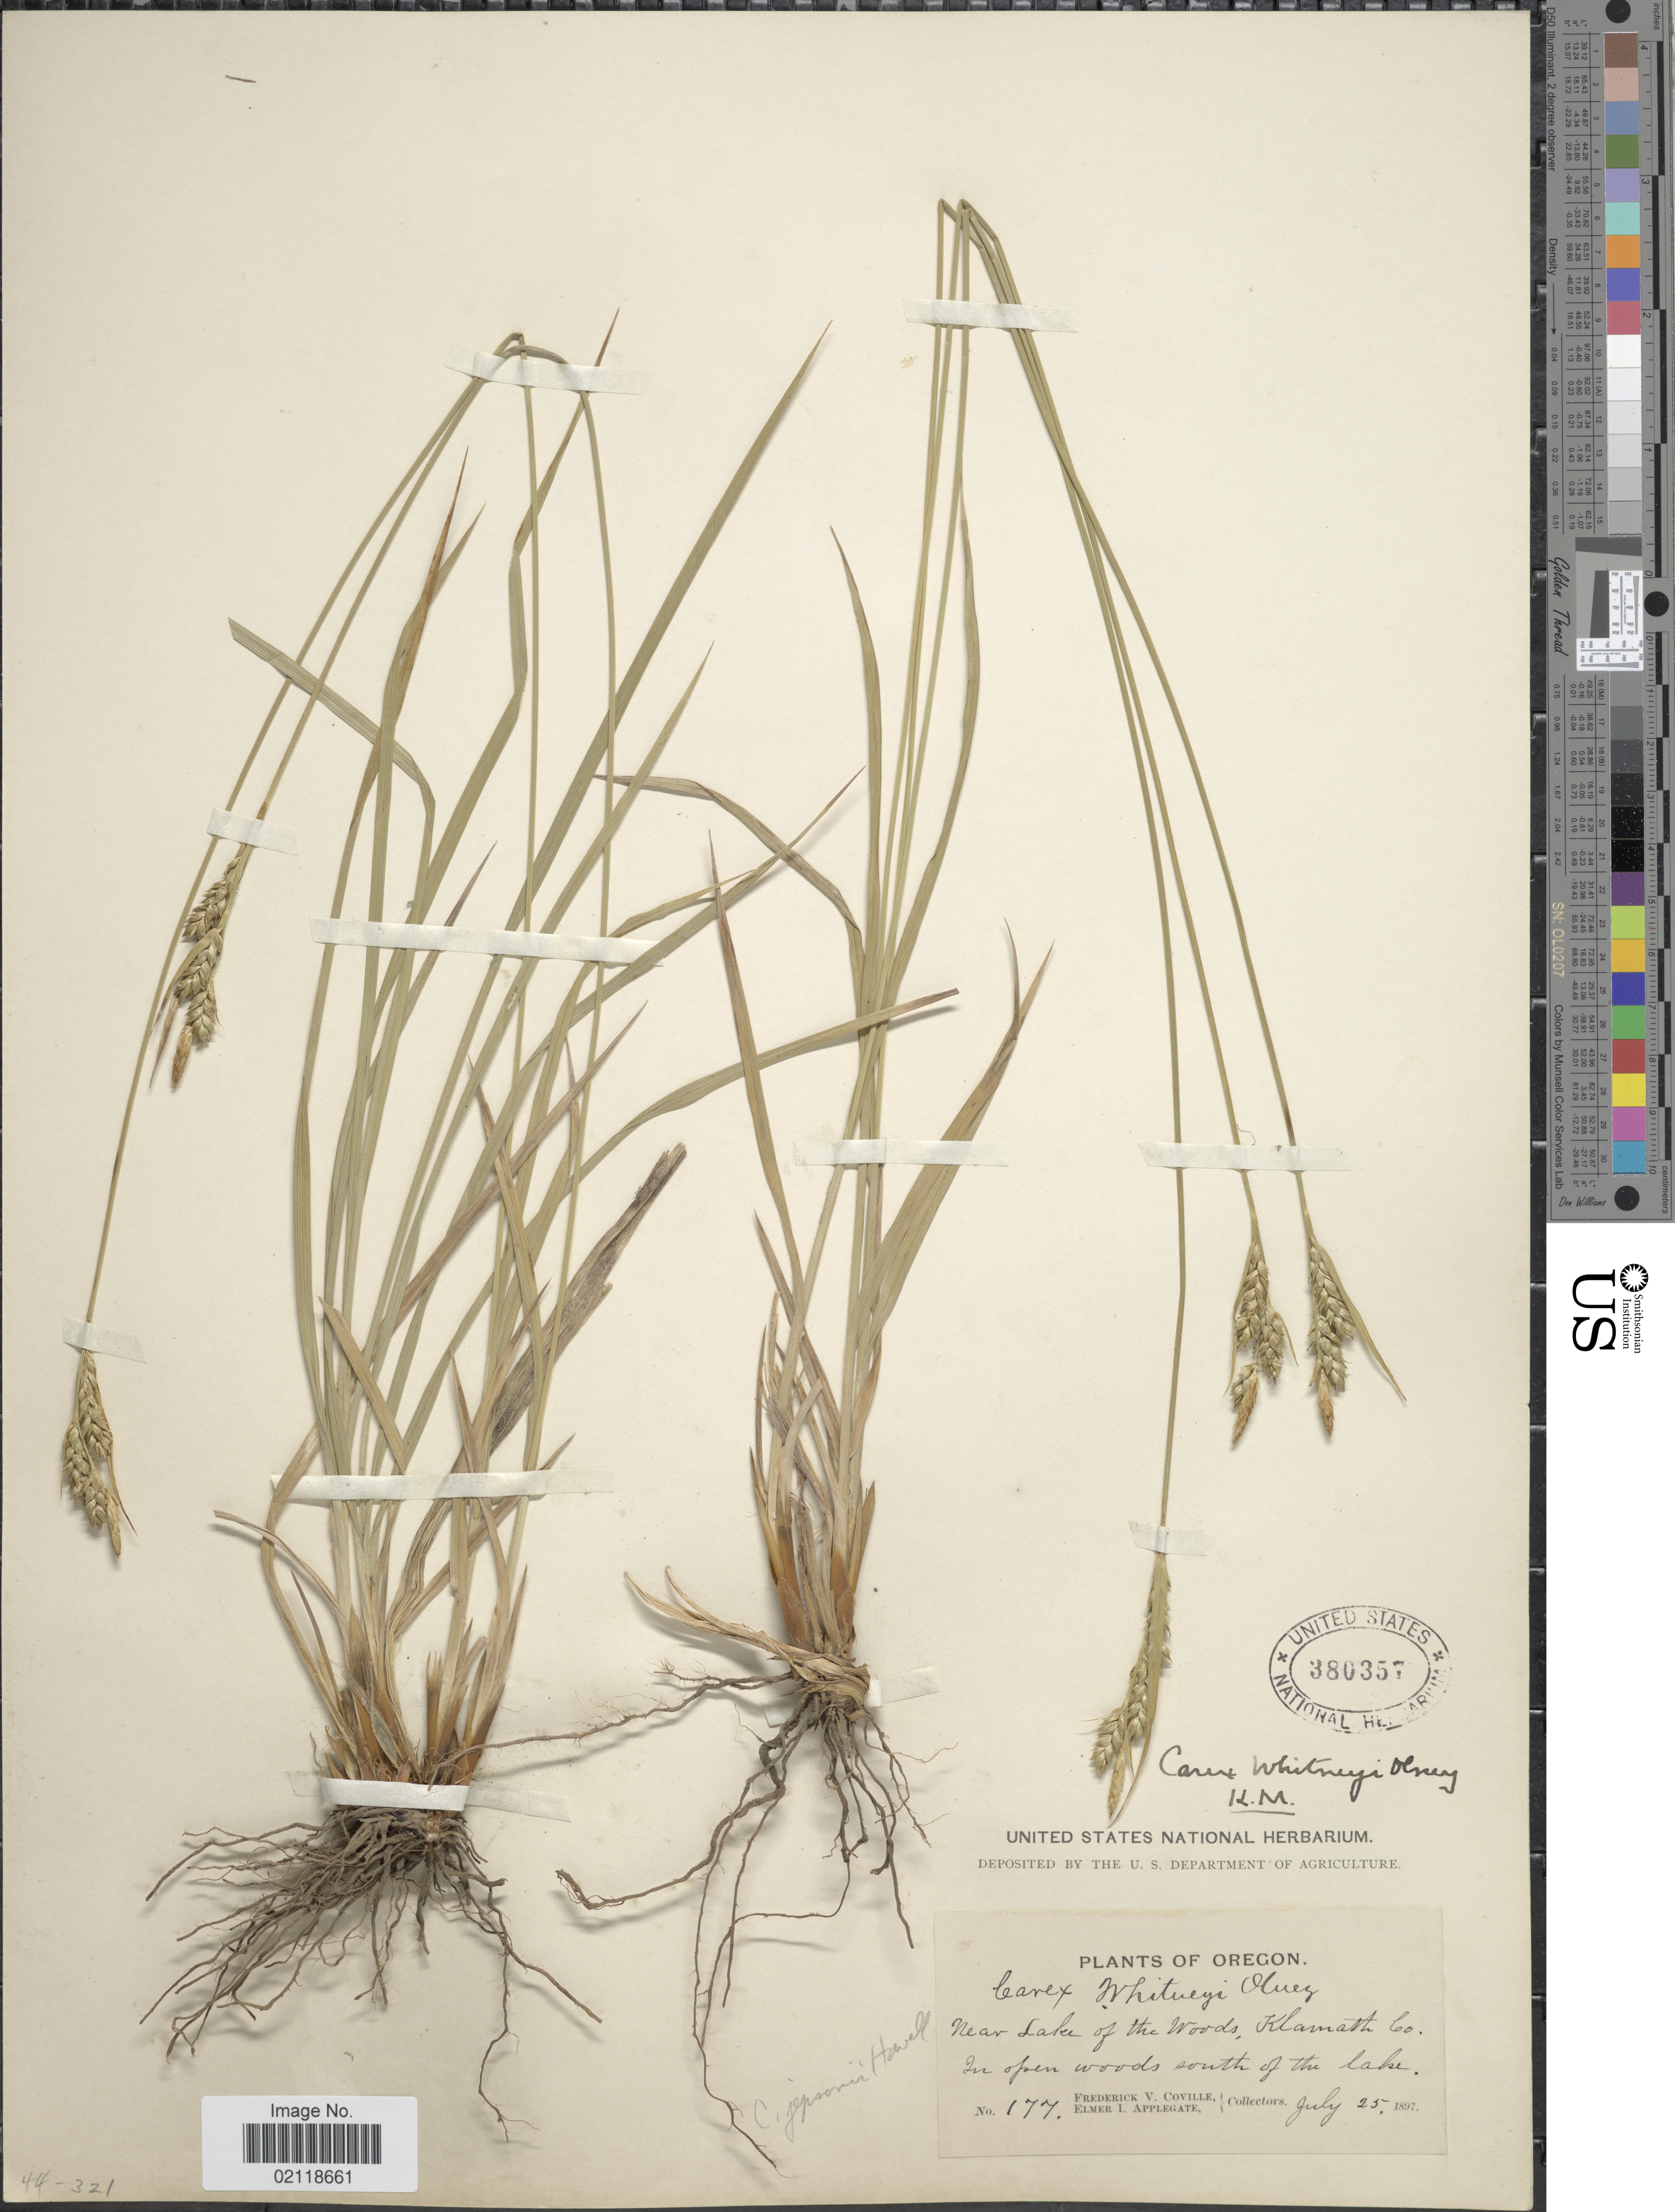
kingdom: Plantae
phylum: Tracheophyta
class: Liliopsida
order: Poales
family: Cyperaceae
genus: Carex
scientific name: Carex whitneyi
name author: Olney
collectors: F. V. Coville & E. I. Applegate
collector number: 177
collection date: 1897-07-25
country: United States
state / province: Oregon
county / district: Klamath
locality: Near Lake of the Woods, Klamath Co., in open woods south of the lake.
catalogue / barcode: US 380357